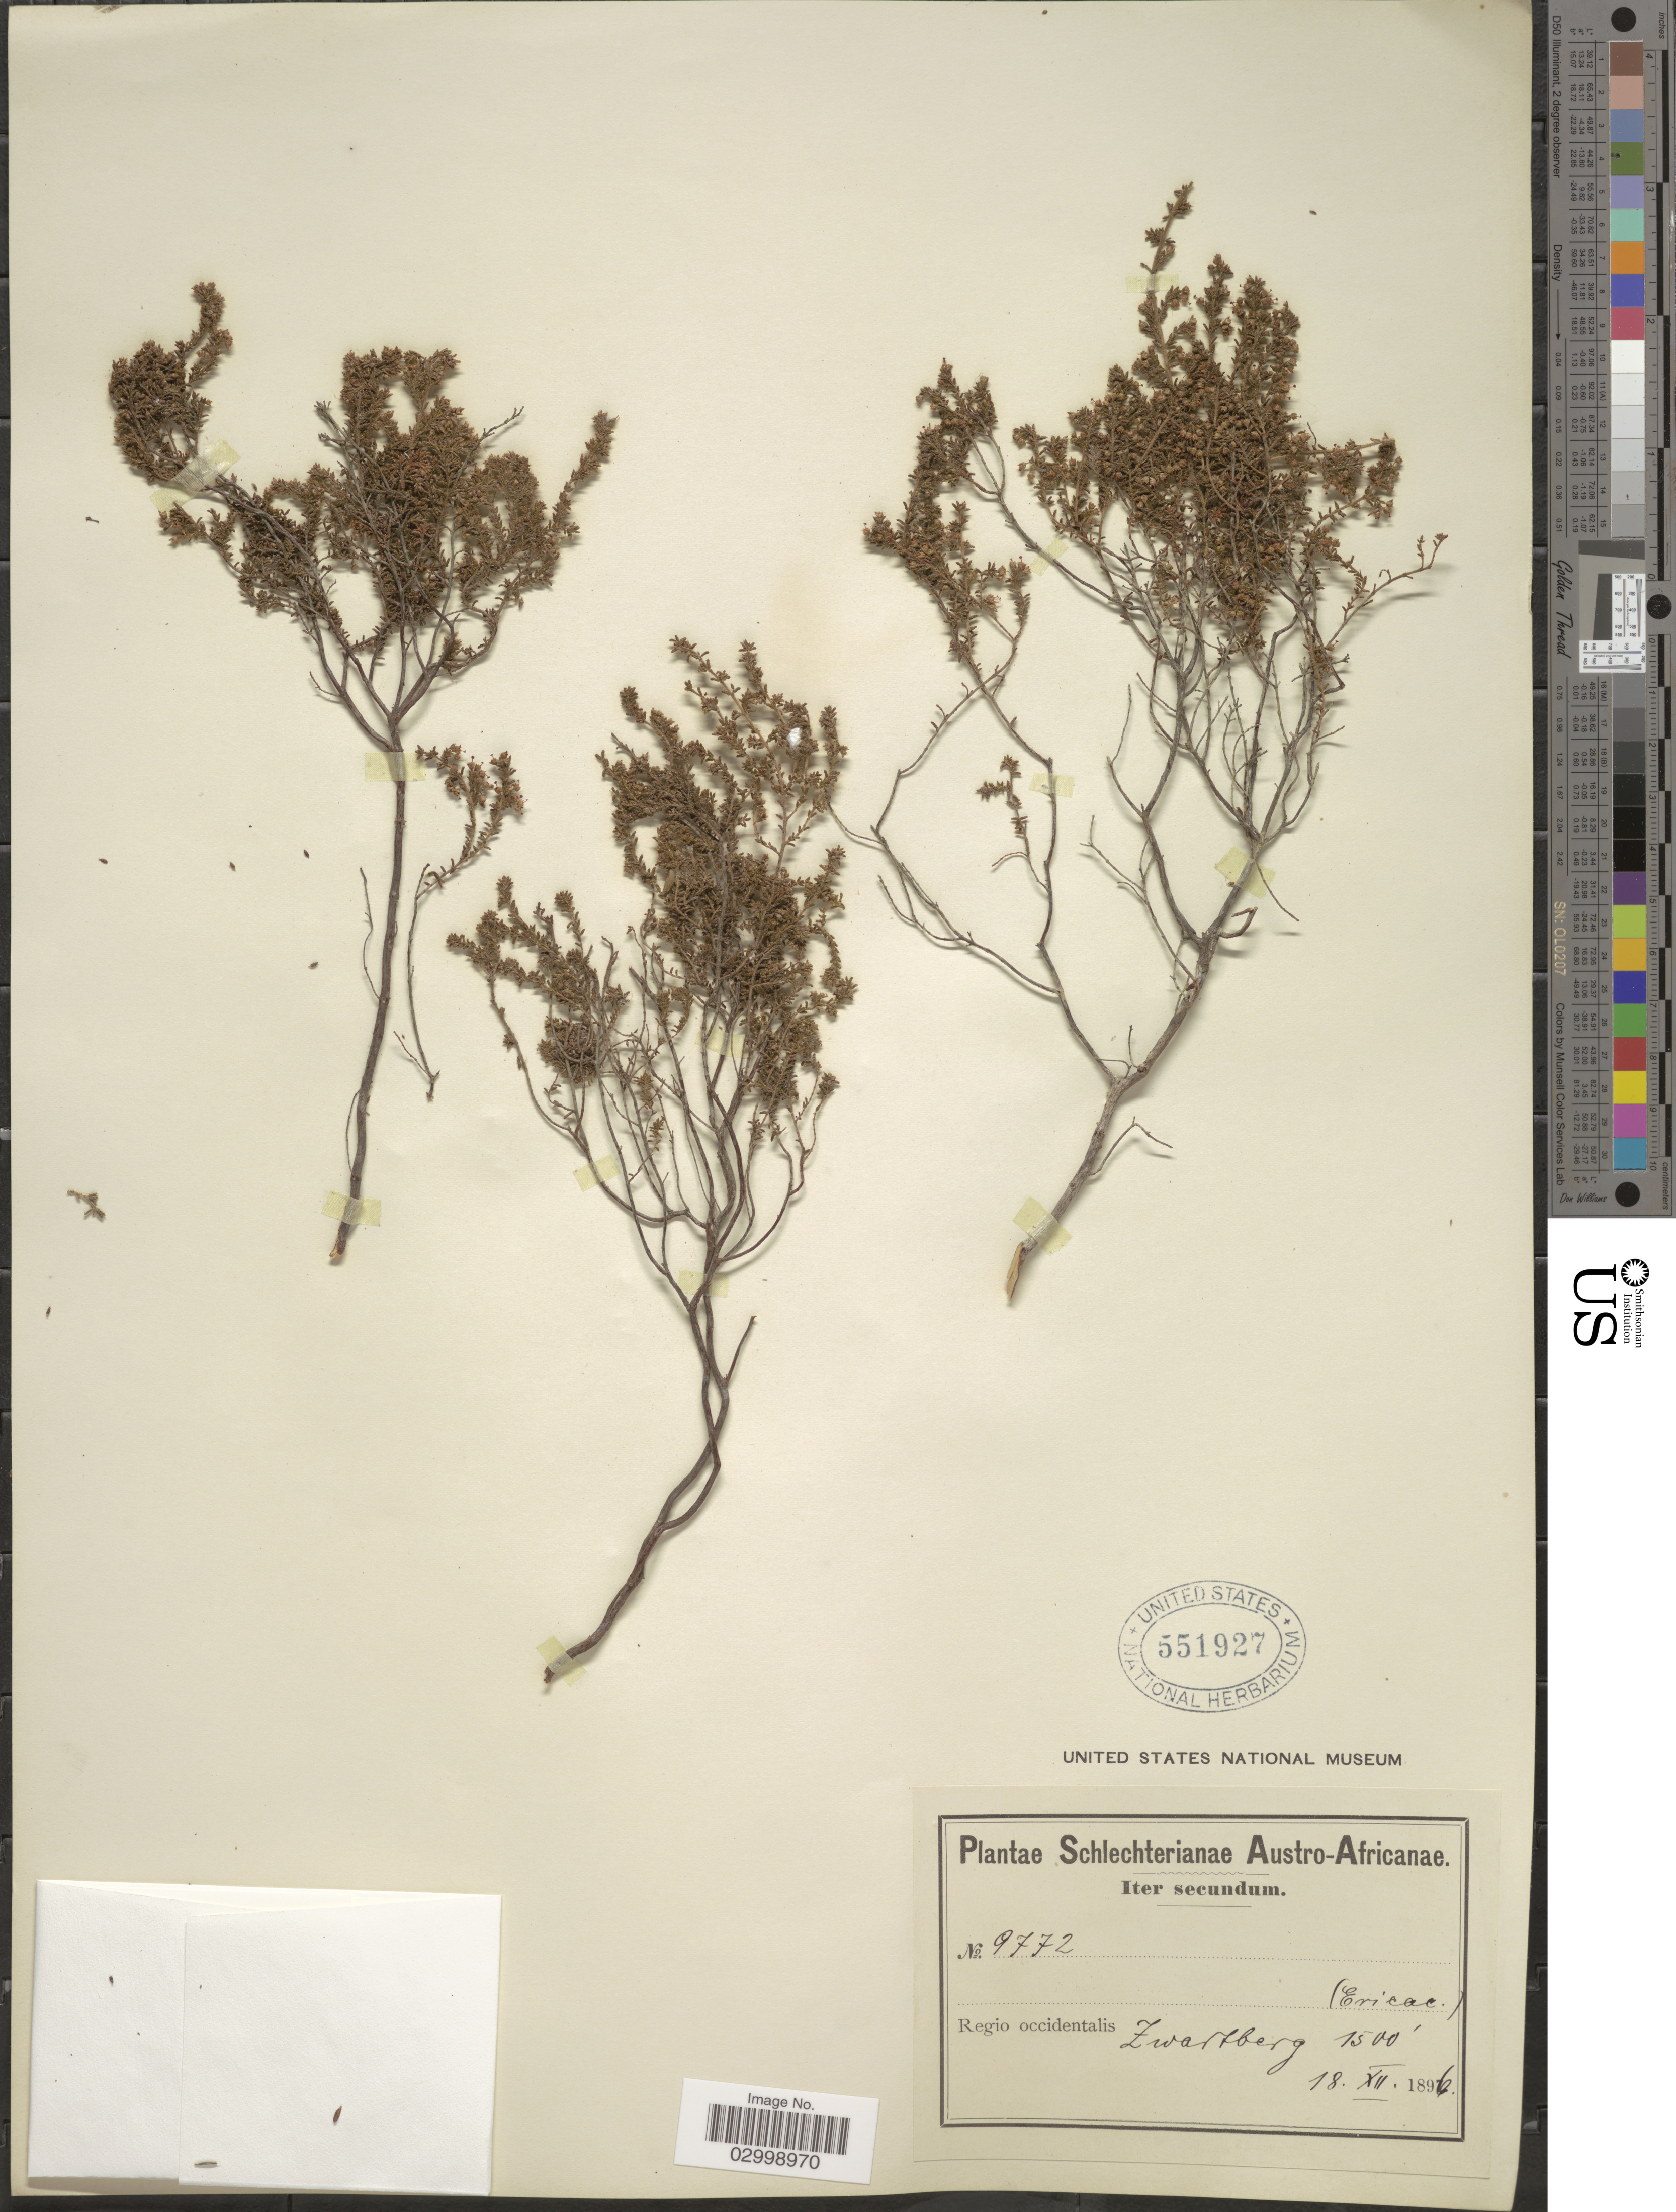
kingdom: Plantae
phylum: Tracheophyta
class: Magnoliopsida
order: Ericales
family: Ericaceae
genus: Erica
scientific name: Erica sp.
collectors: Schlechter, --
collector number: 9772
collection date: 1896-12-18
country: South Africa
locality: Austro-Africanae, Regio occidentalis, Zwartberg.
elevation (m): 457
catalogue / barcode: US 551927